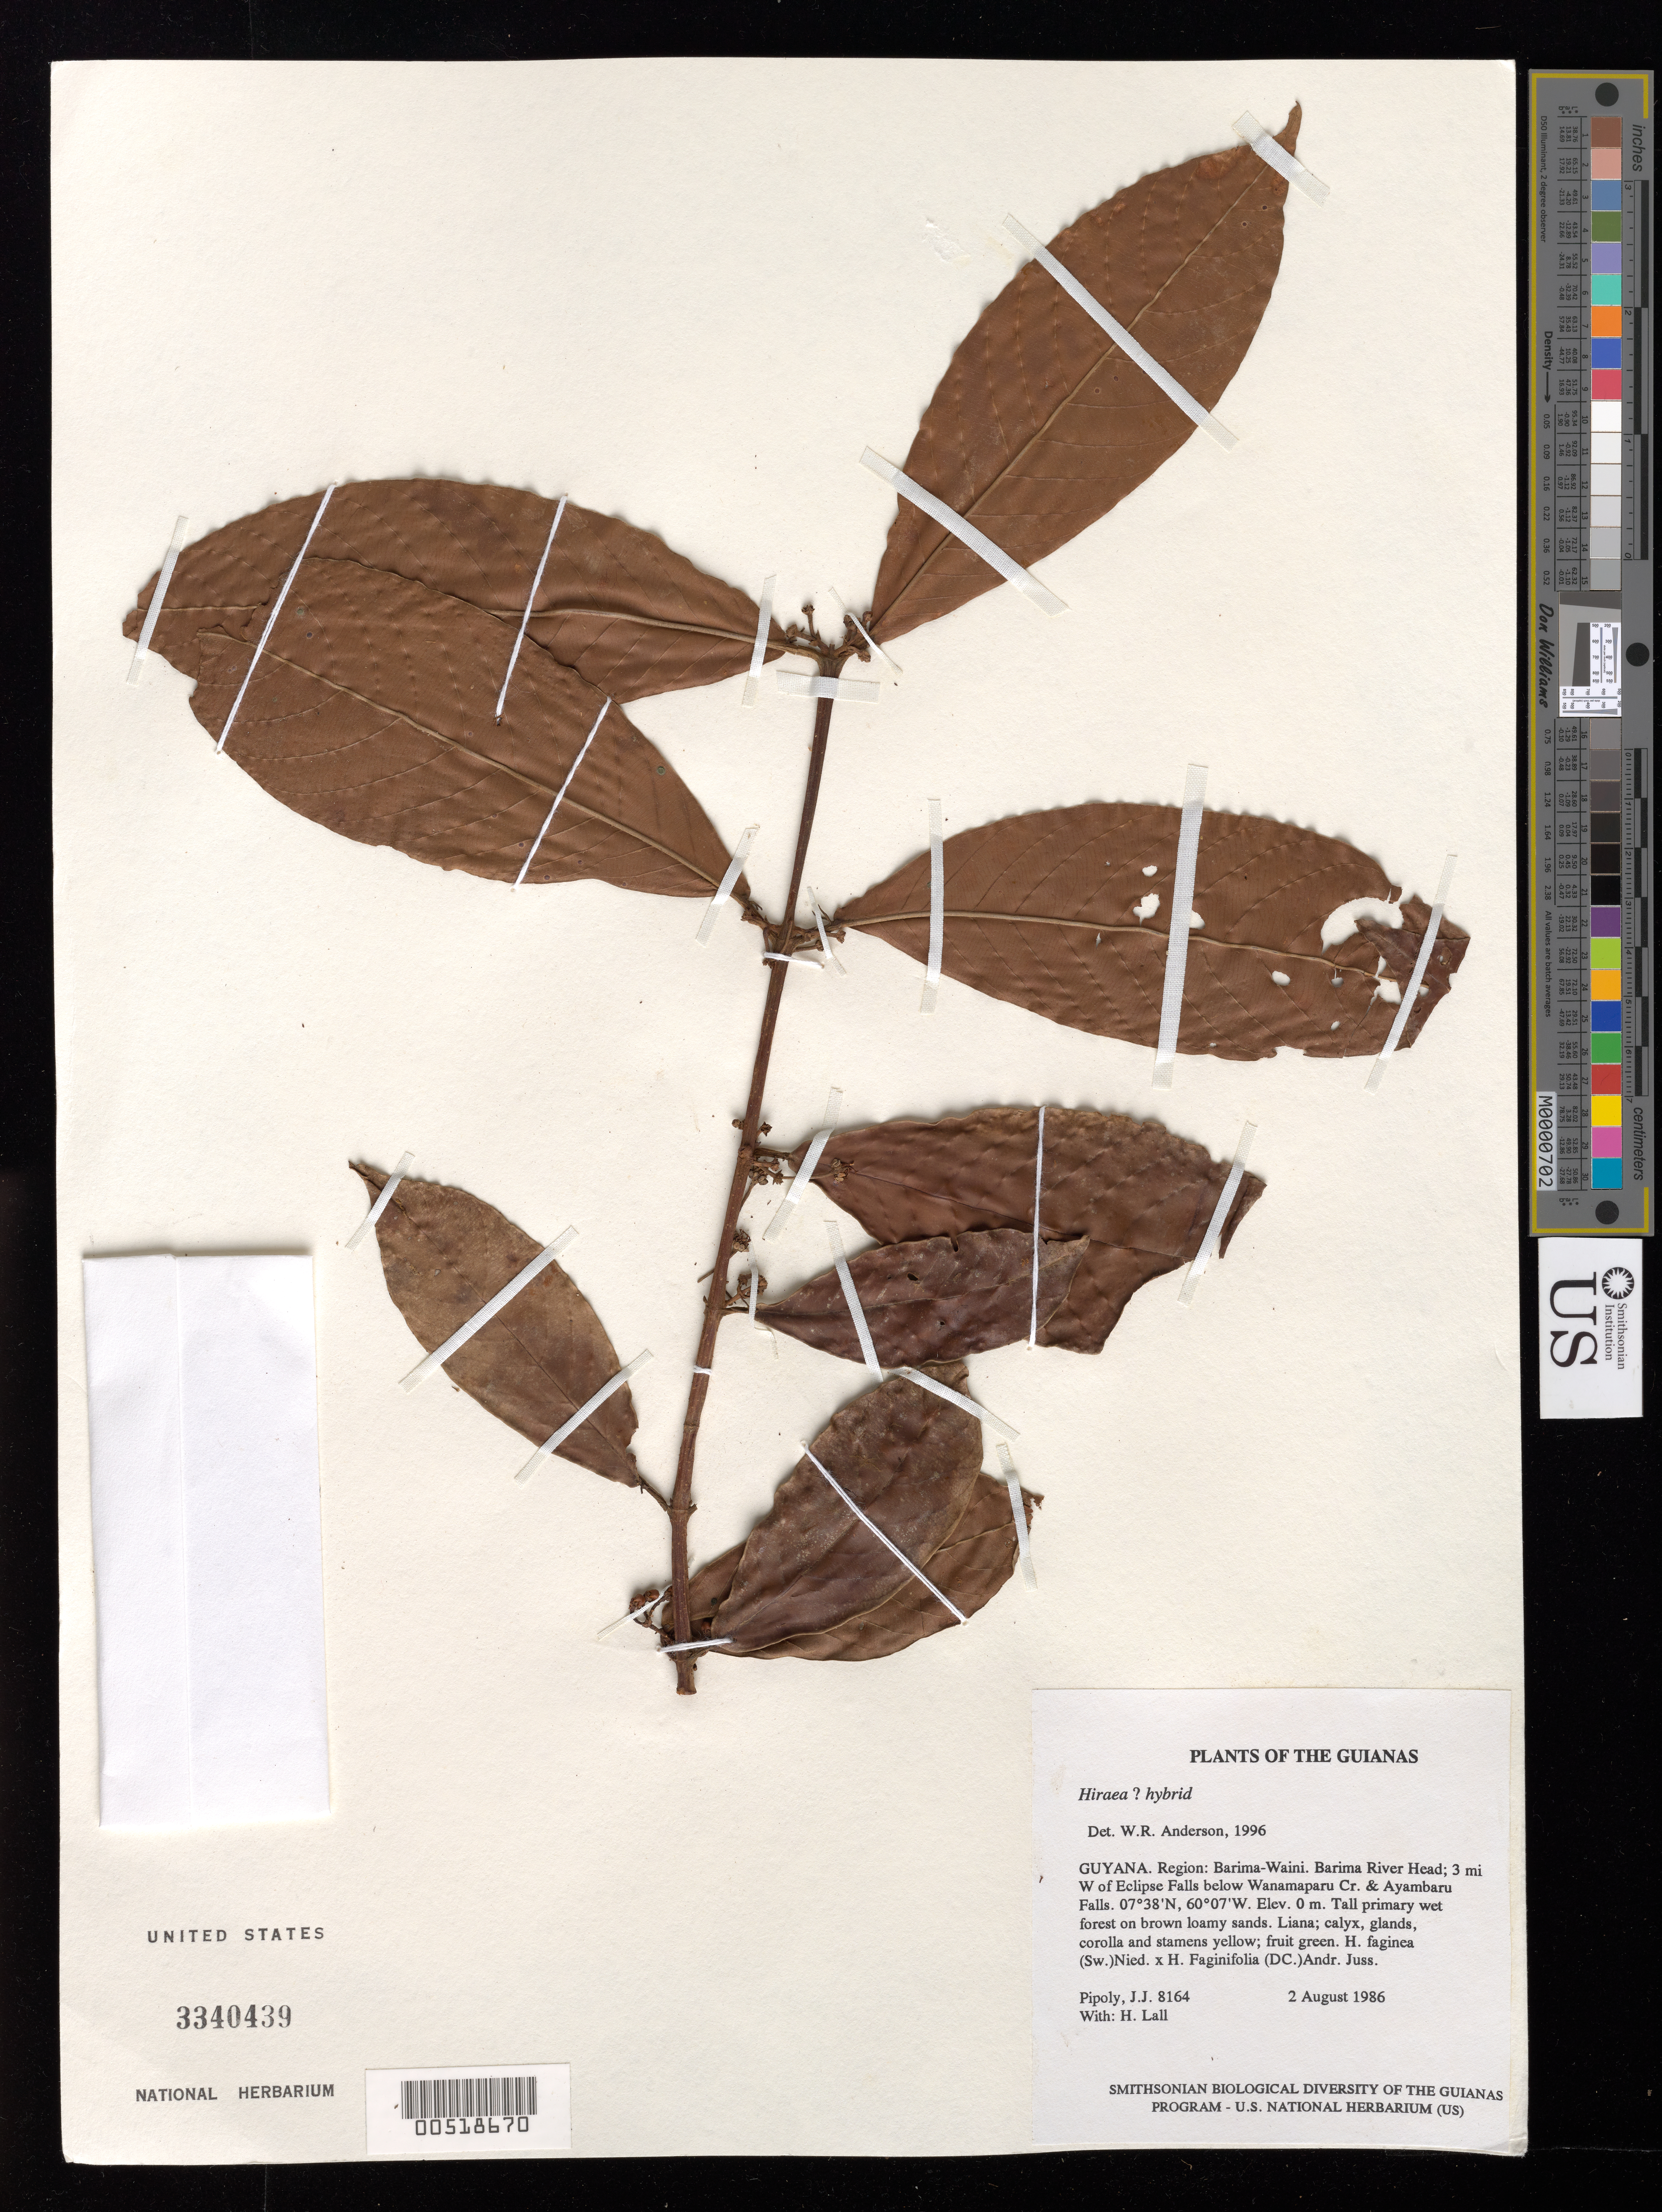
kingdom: Plantae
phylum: Tracheophyta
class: Magnoliopsida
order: Malpighiales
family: Malpighiaceae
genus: Hiraea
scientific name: Hiraea faginea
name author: (Sw.) Nied.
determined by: Anderson, W. R., (MICH), University of Michigan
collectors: J. J. Pipoly & H. Lall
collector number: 8164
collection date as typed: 2 August 1986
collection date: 1986-08-02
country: Guyana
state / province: Barima-Waini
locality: Barima River head; 3 mi W of Eclipse Falls below Wanamaparu Cr. & Ayambaru Falls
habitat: Tall primary wet forest on brown loamy sands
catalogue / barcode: US 3340439